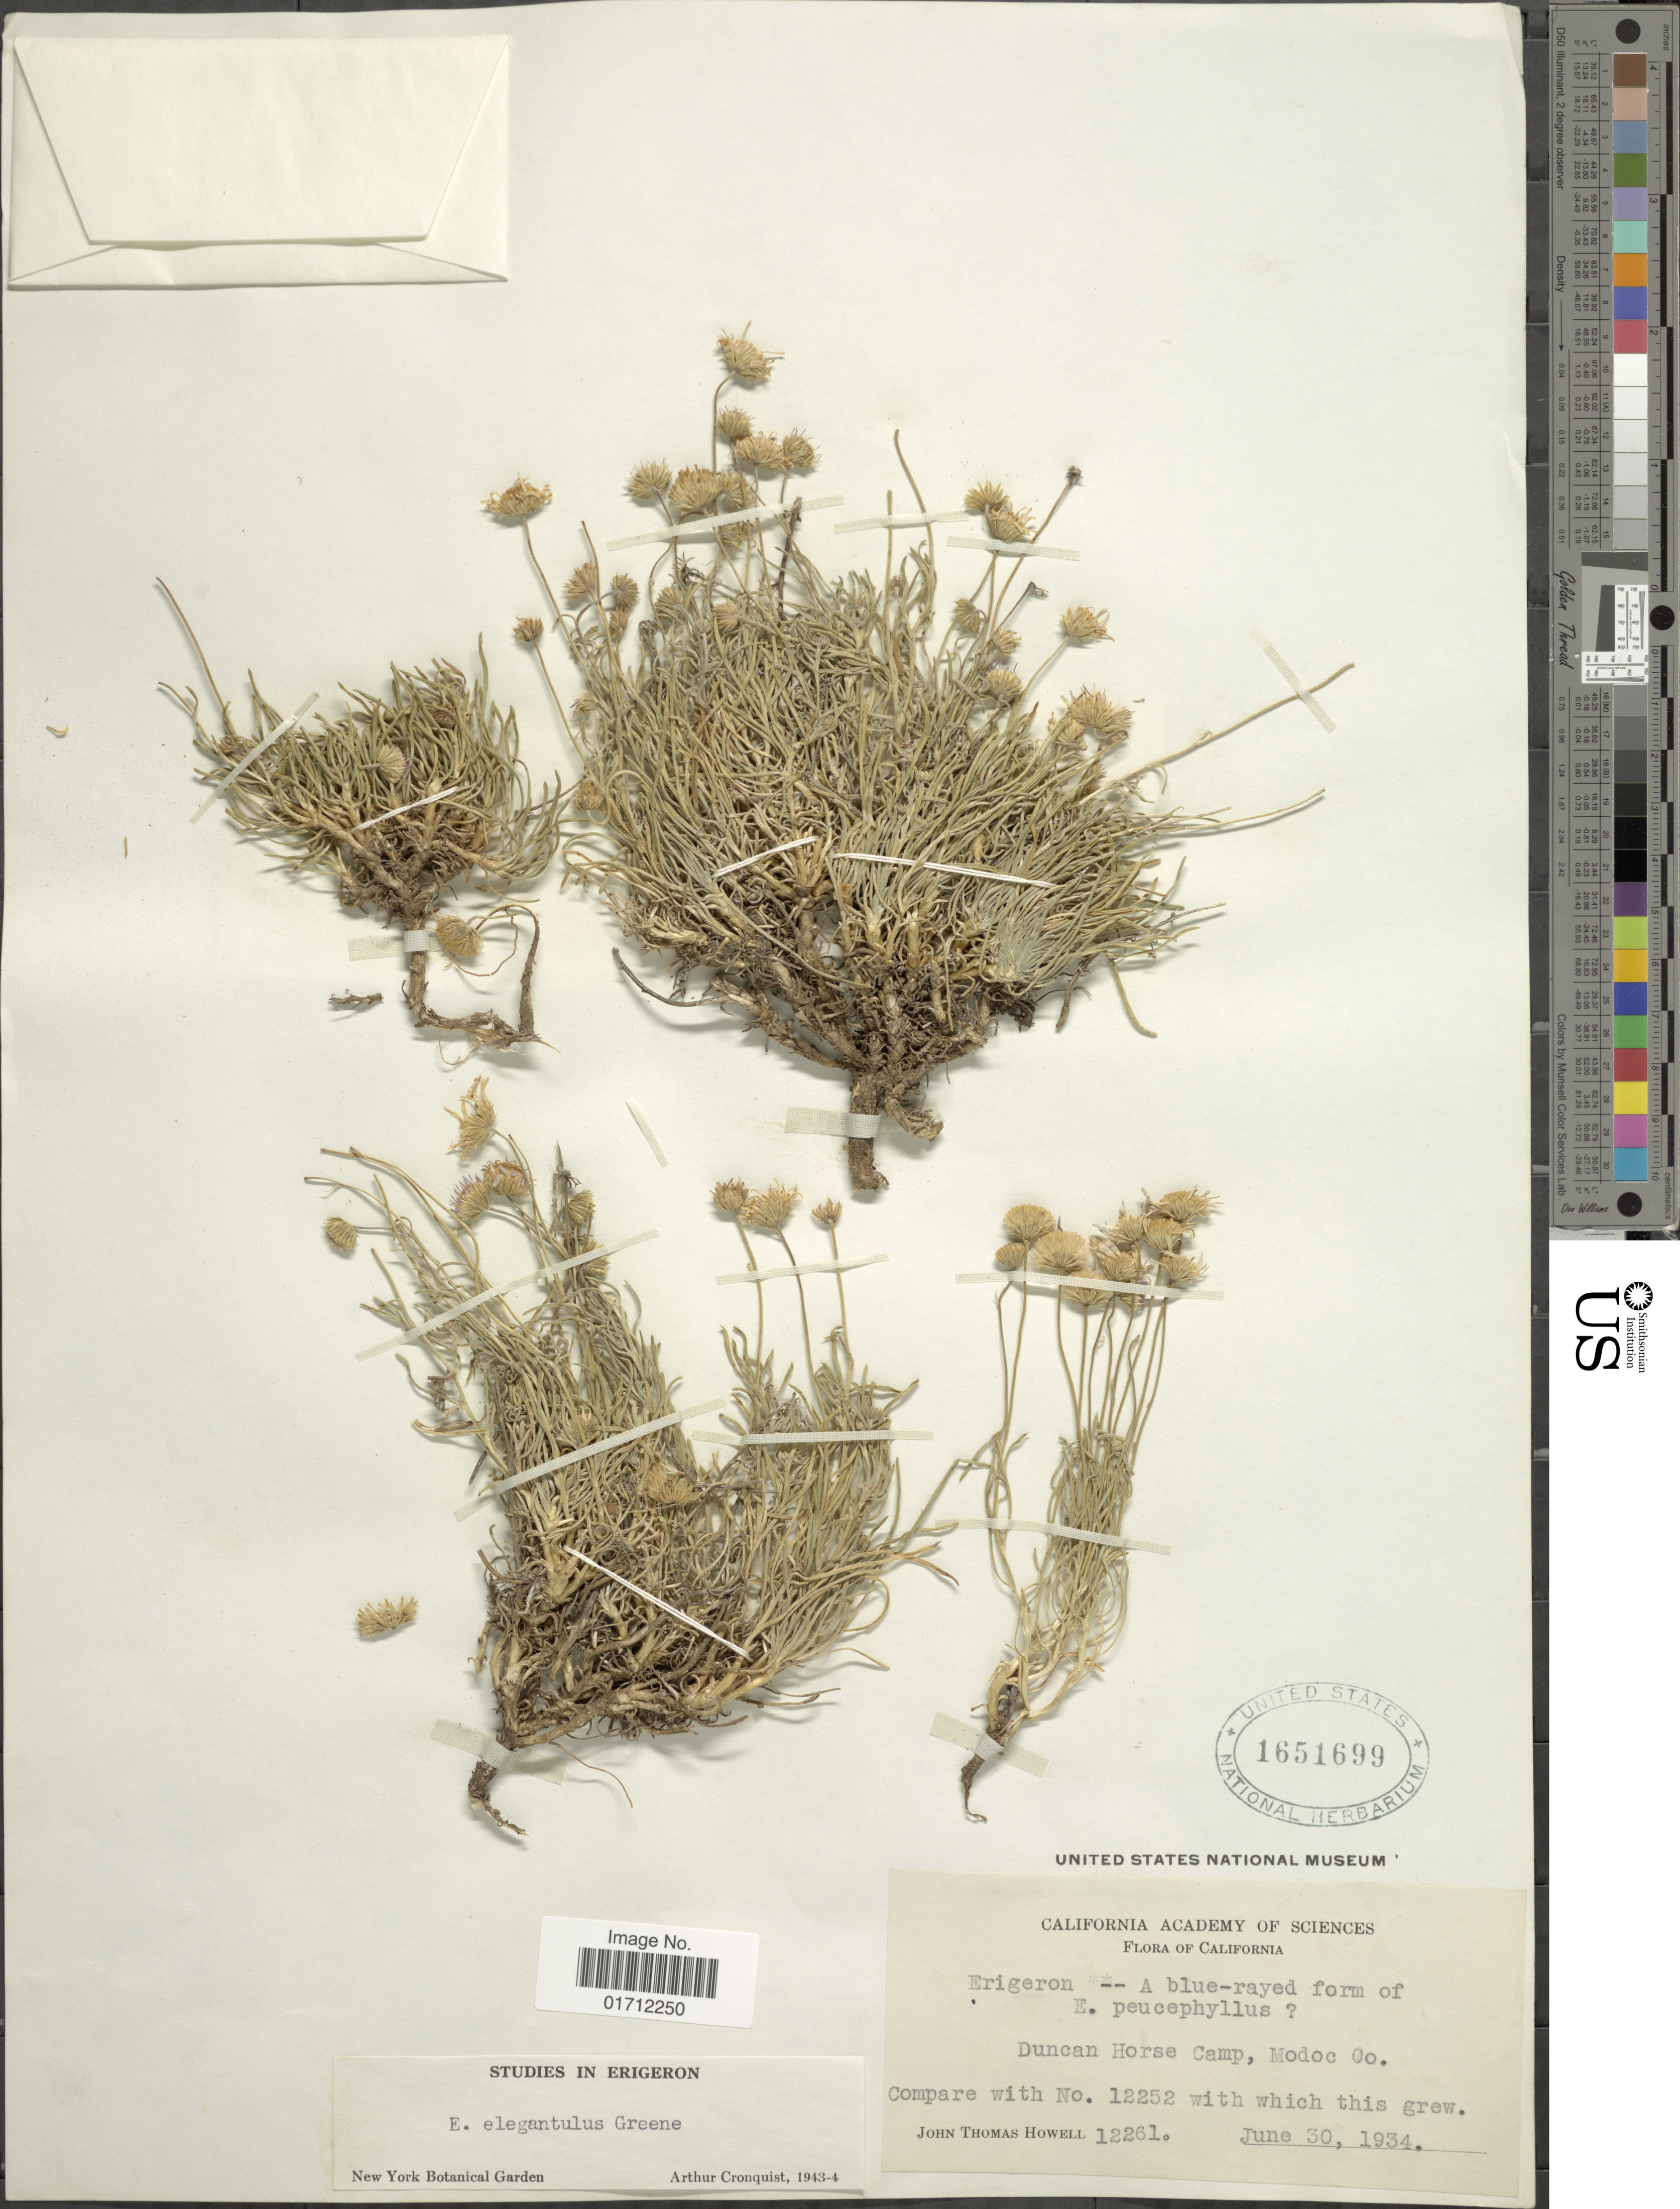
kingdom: Plantae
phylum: Tracheophyta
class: Magnoliopsida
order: Asterales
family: Asteraceae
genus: Erigeron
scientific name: Erigeron elegantulus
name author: Greene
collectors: J. T. Howell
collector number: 12261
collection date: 1934-06-30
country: United States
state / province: California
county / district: Modoc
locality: Duncan Horse Camp, Modoc Co.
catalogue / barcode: US 1651699